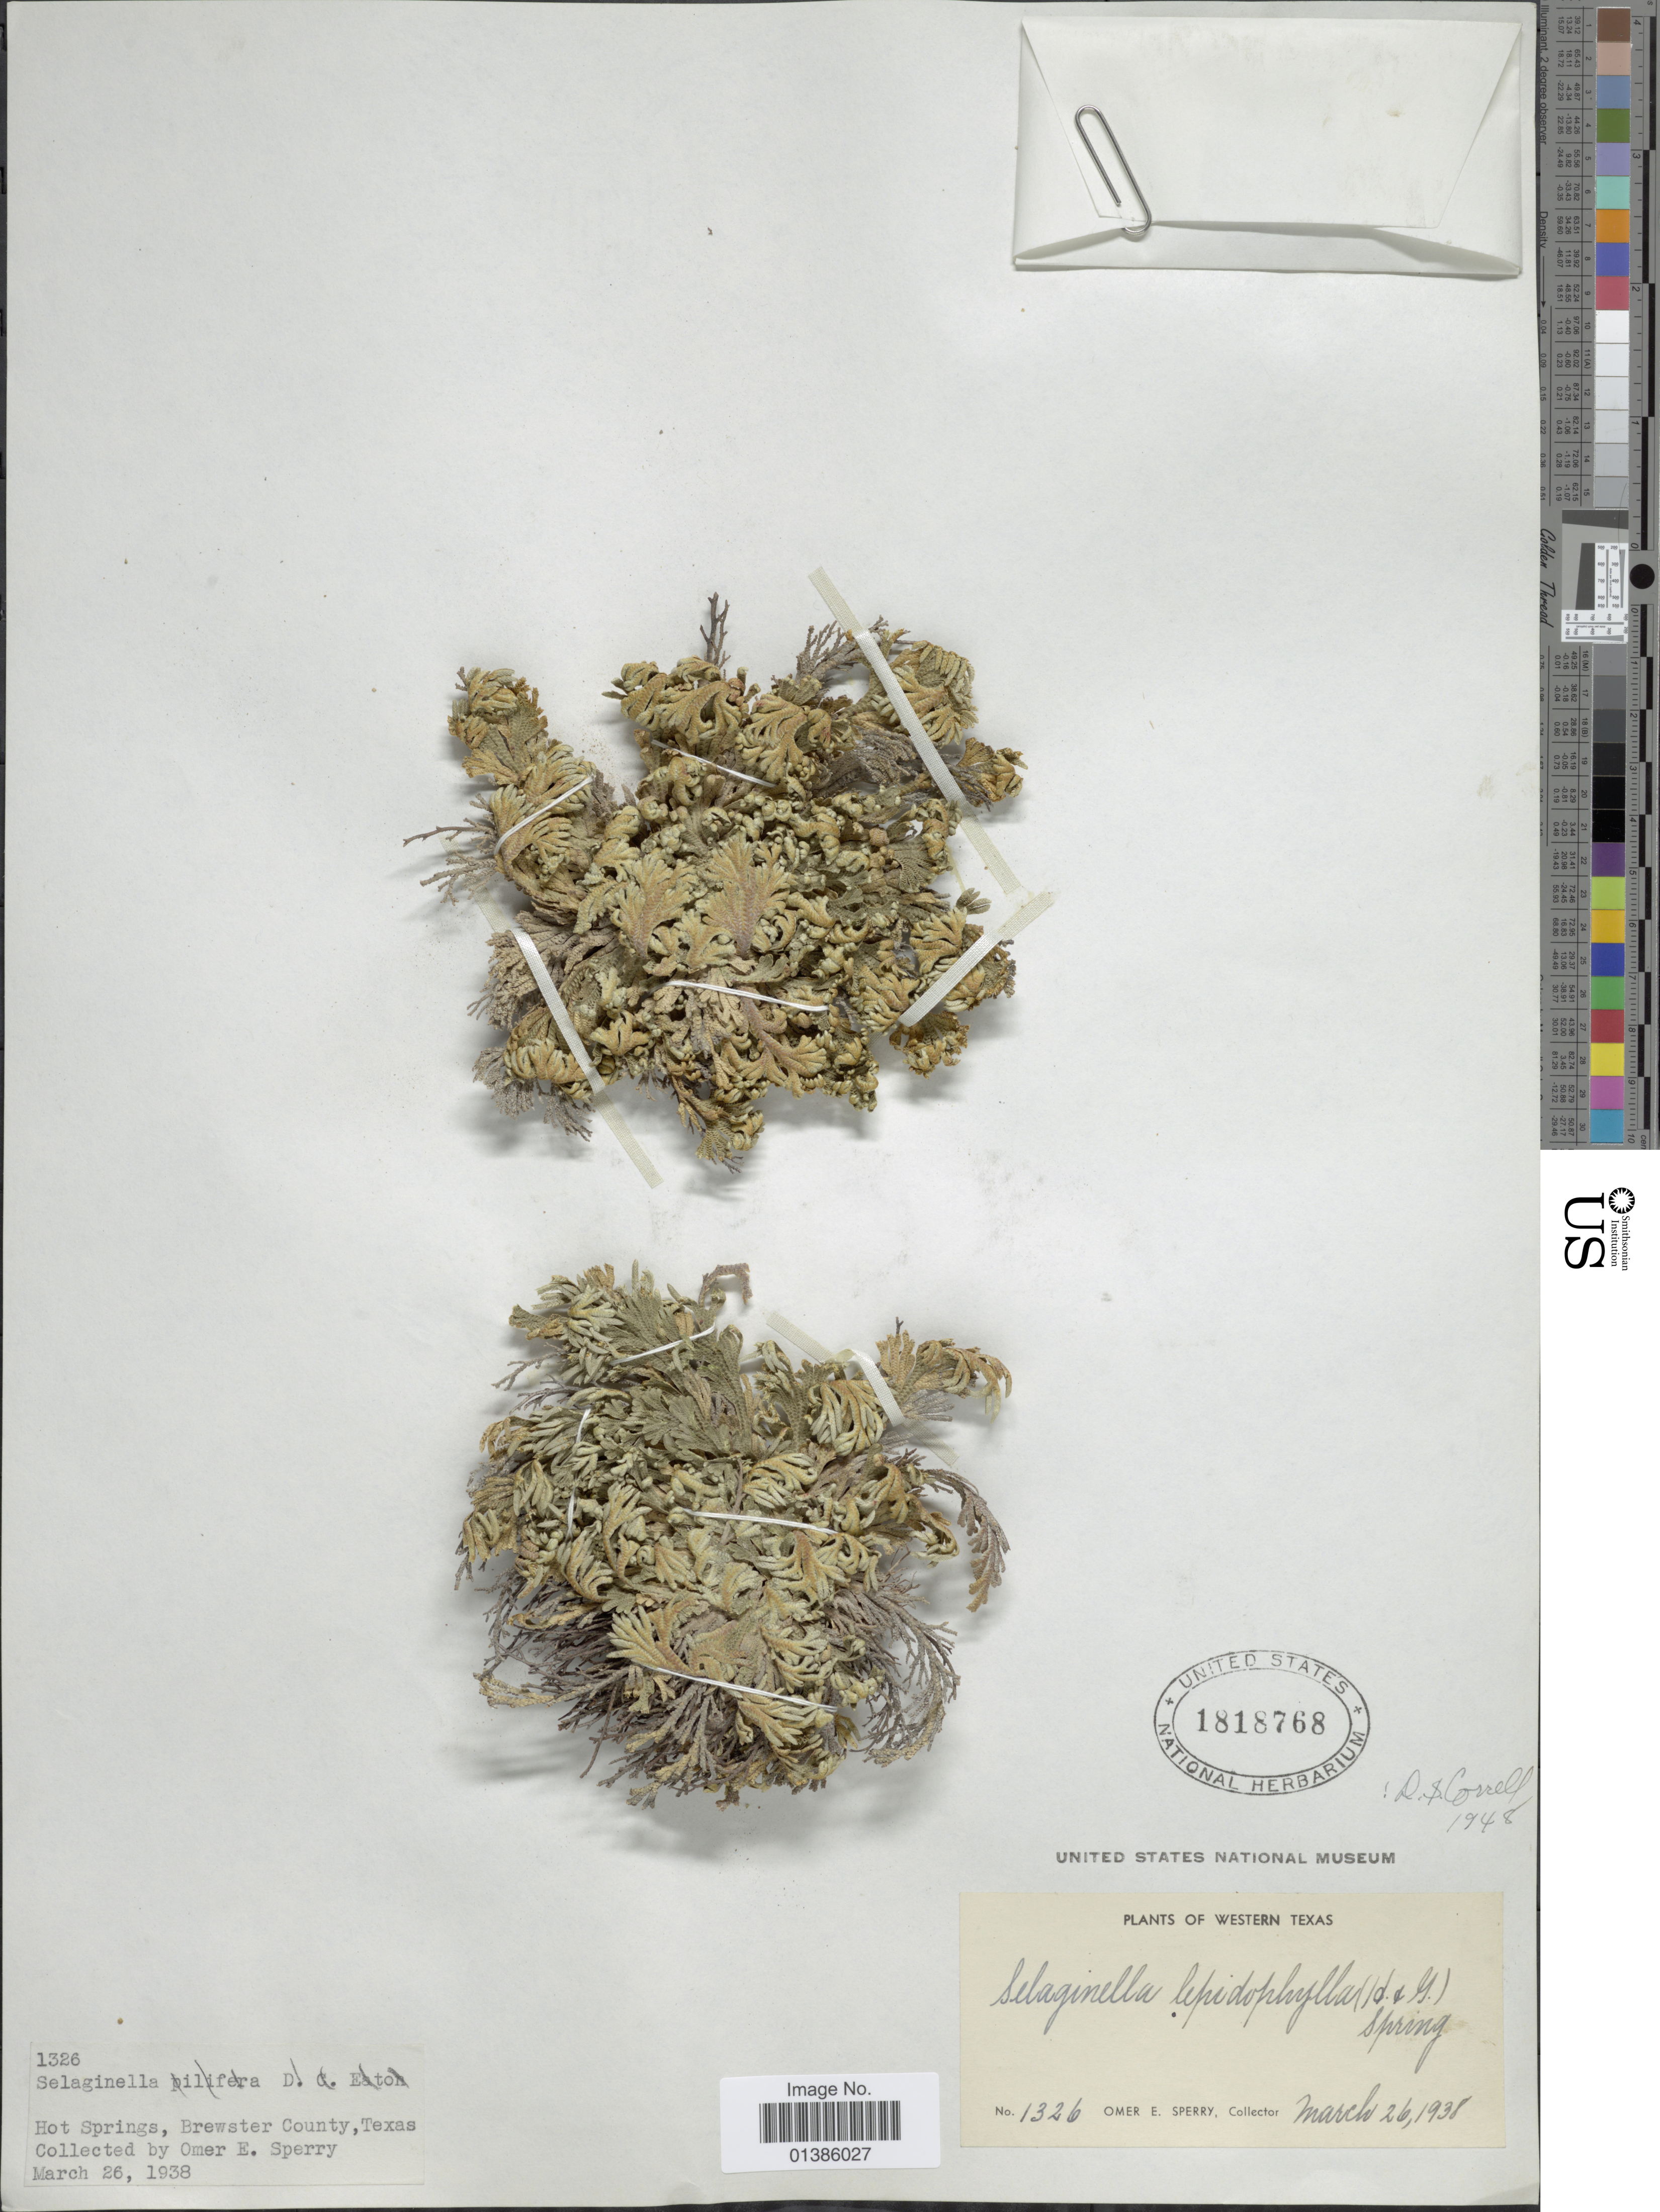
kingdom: Plantae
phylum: Tracheophyta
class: Lycopodiopsida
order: Selaginellales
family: Selaginellaceae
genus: Selaginella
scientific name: Selaginella lepidophylla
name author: (Hook. & Grev.) Spring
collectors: O. E. Sperry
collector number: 1326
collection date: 1938-03-26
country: United States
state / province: Texas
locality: Hot Springs, Brewster County.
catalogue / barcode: US 1818768